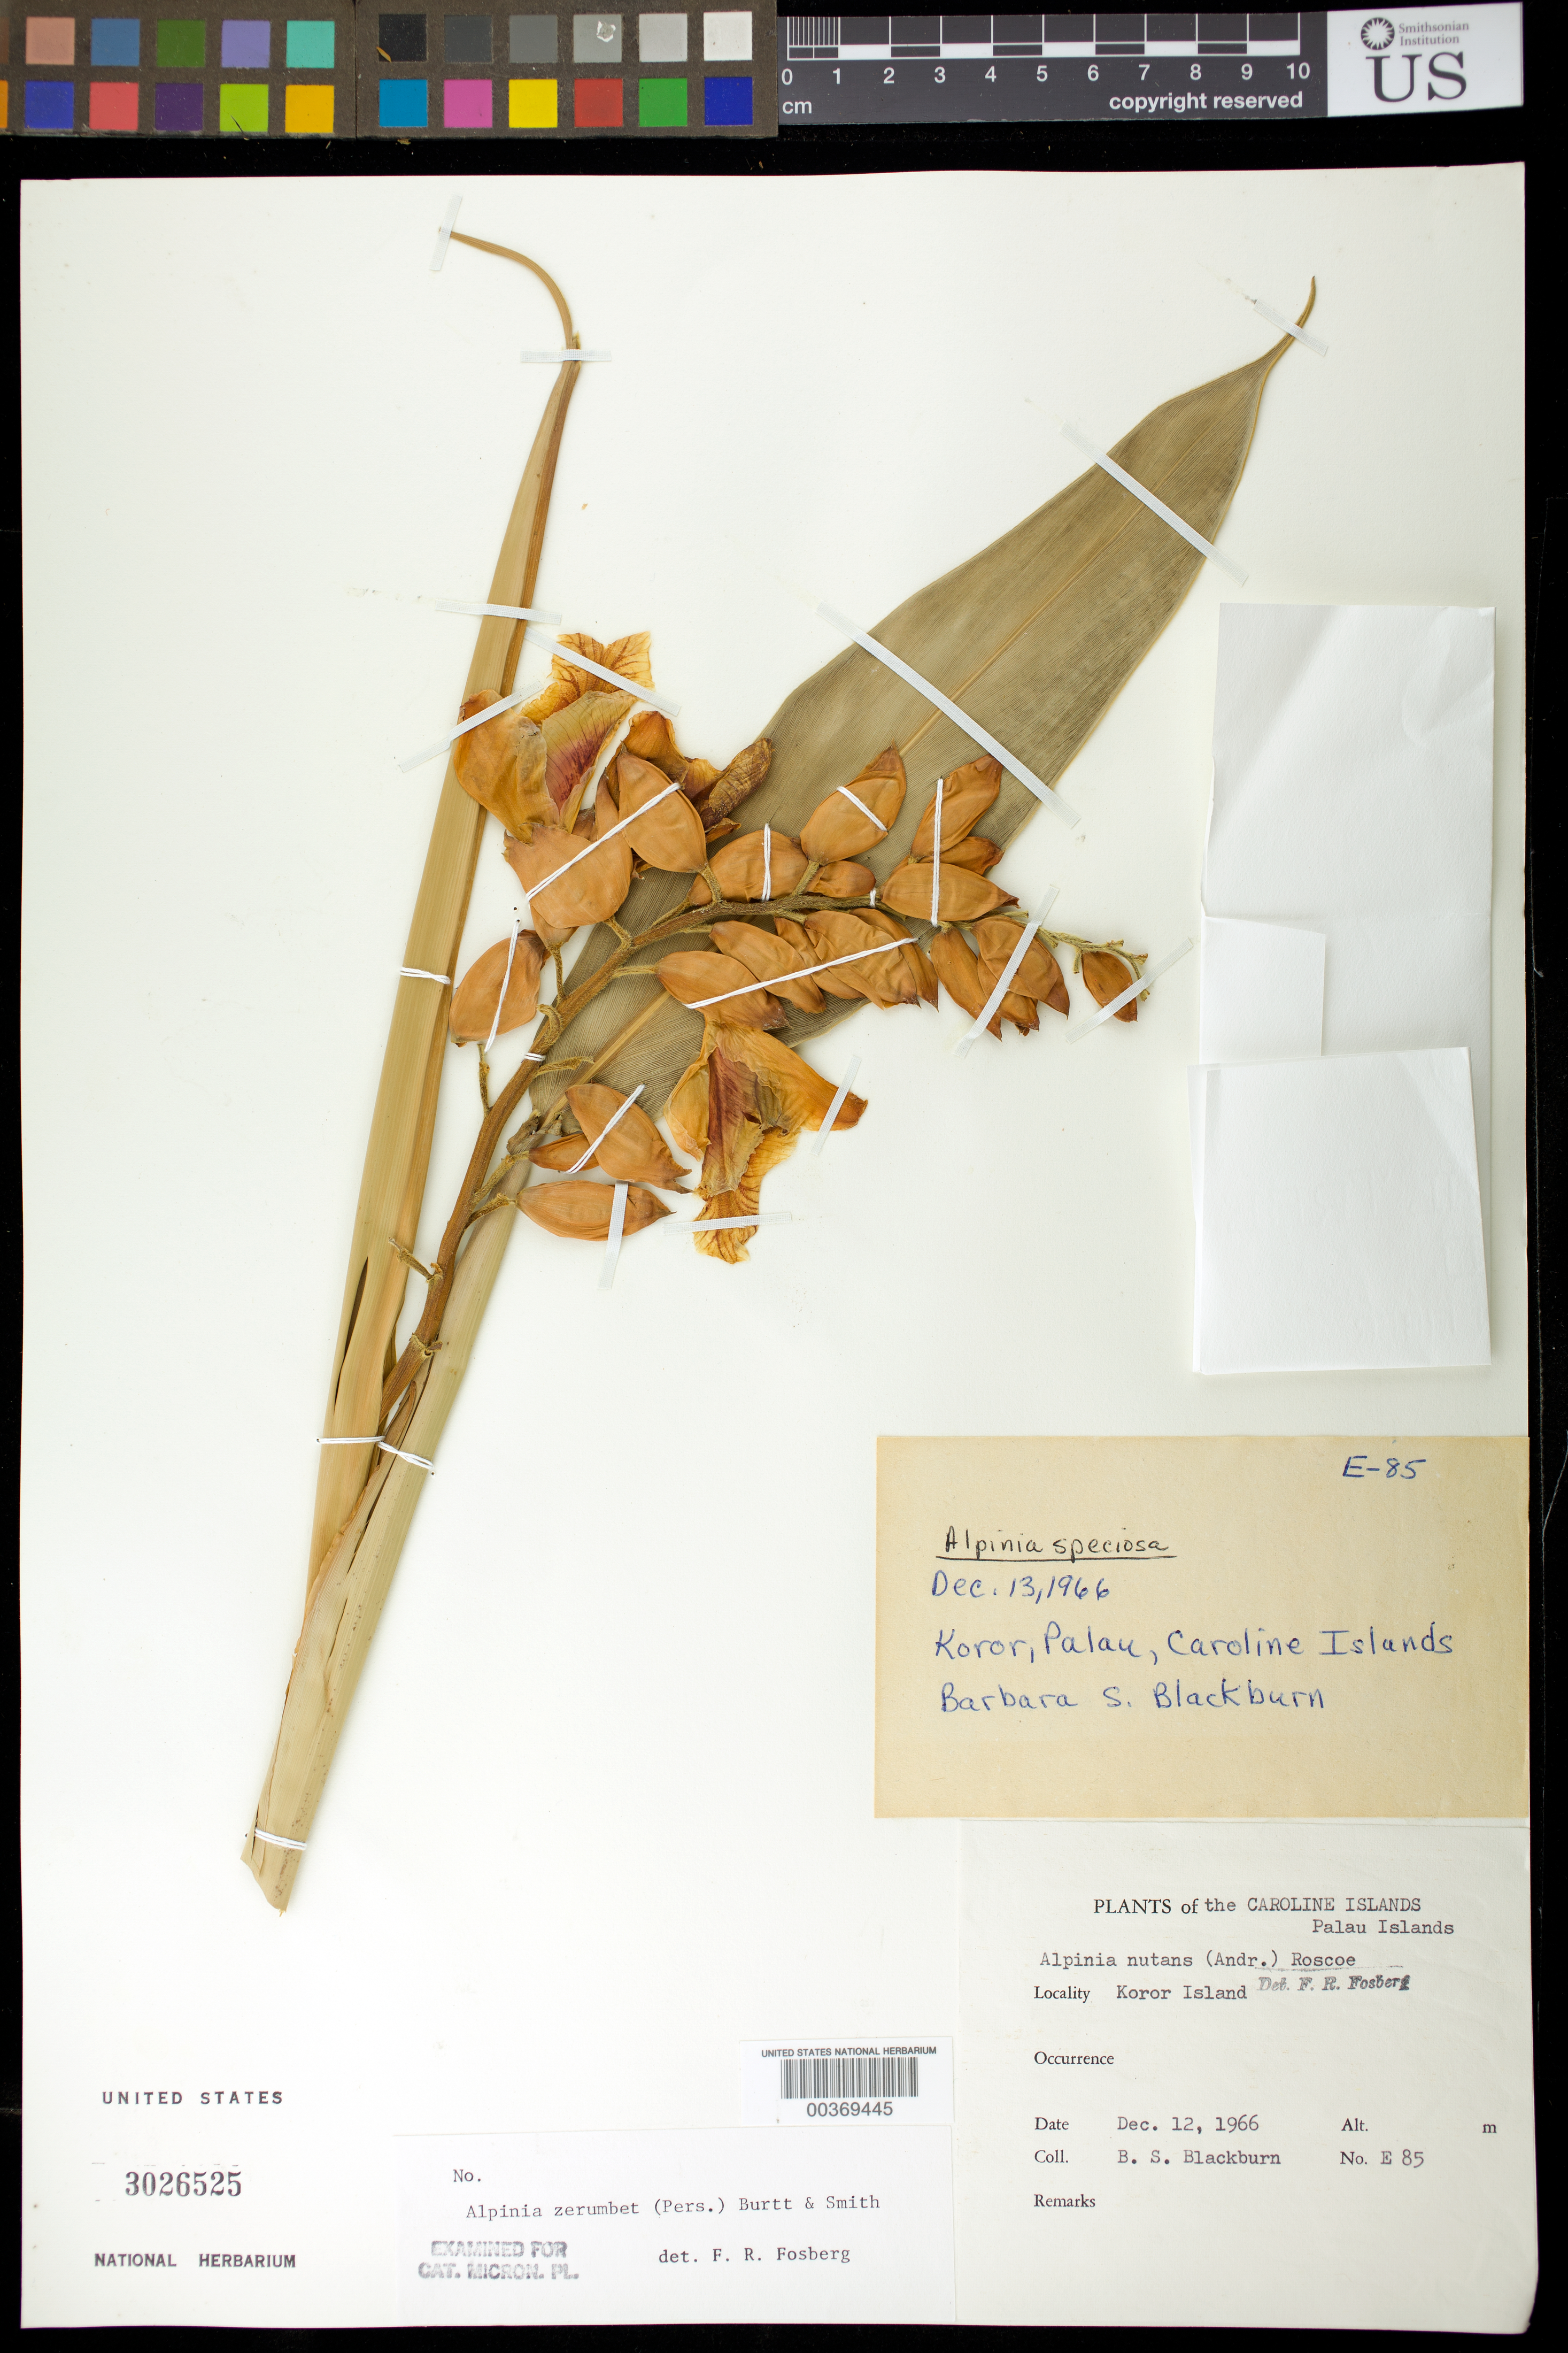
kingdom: Plantae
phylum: Tracheophyta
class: Liliopsida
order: Zingiberales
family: Zingiberaceae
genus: Alpinia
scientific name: Alpinia zerumbet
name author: (Pers.) B.L. Burtt & R.M. Sm.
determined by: Fosberg, F. R.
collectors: B. S. Blackburn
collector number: E 85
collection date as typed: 12 Dec 1966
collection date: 1966-12-12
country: Palau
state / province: Koror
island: Oreor (Koror)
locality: Plants of caroline islands, palau, koror island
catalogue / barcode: US 3026525